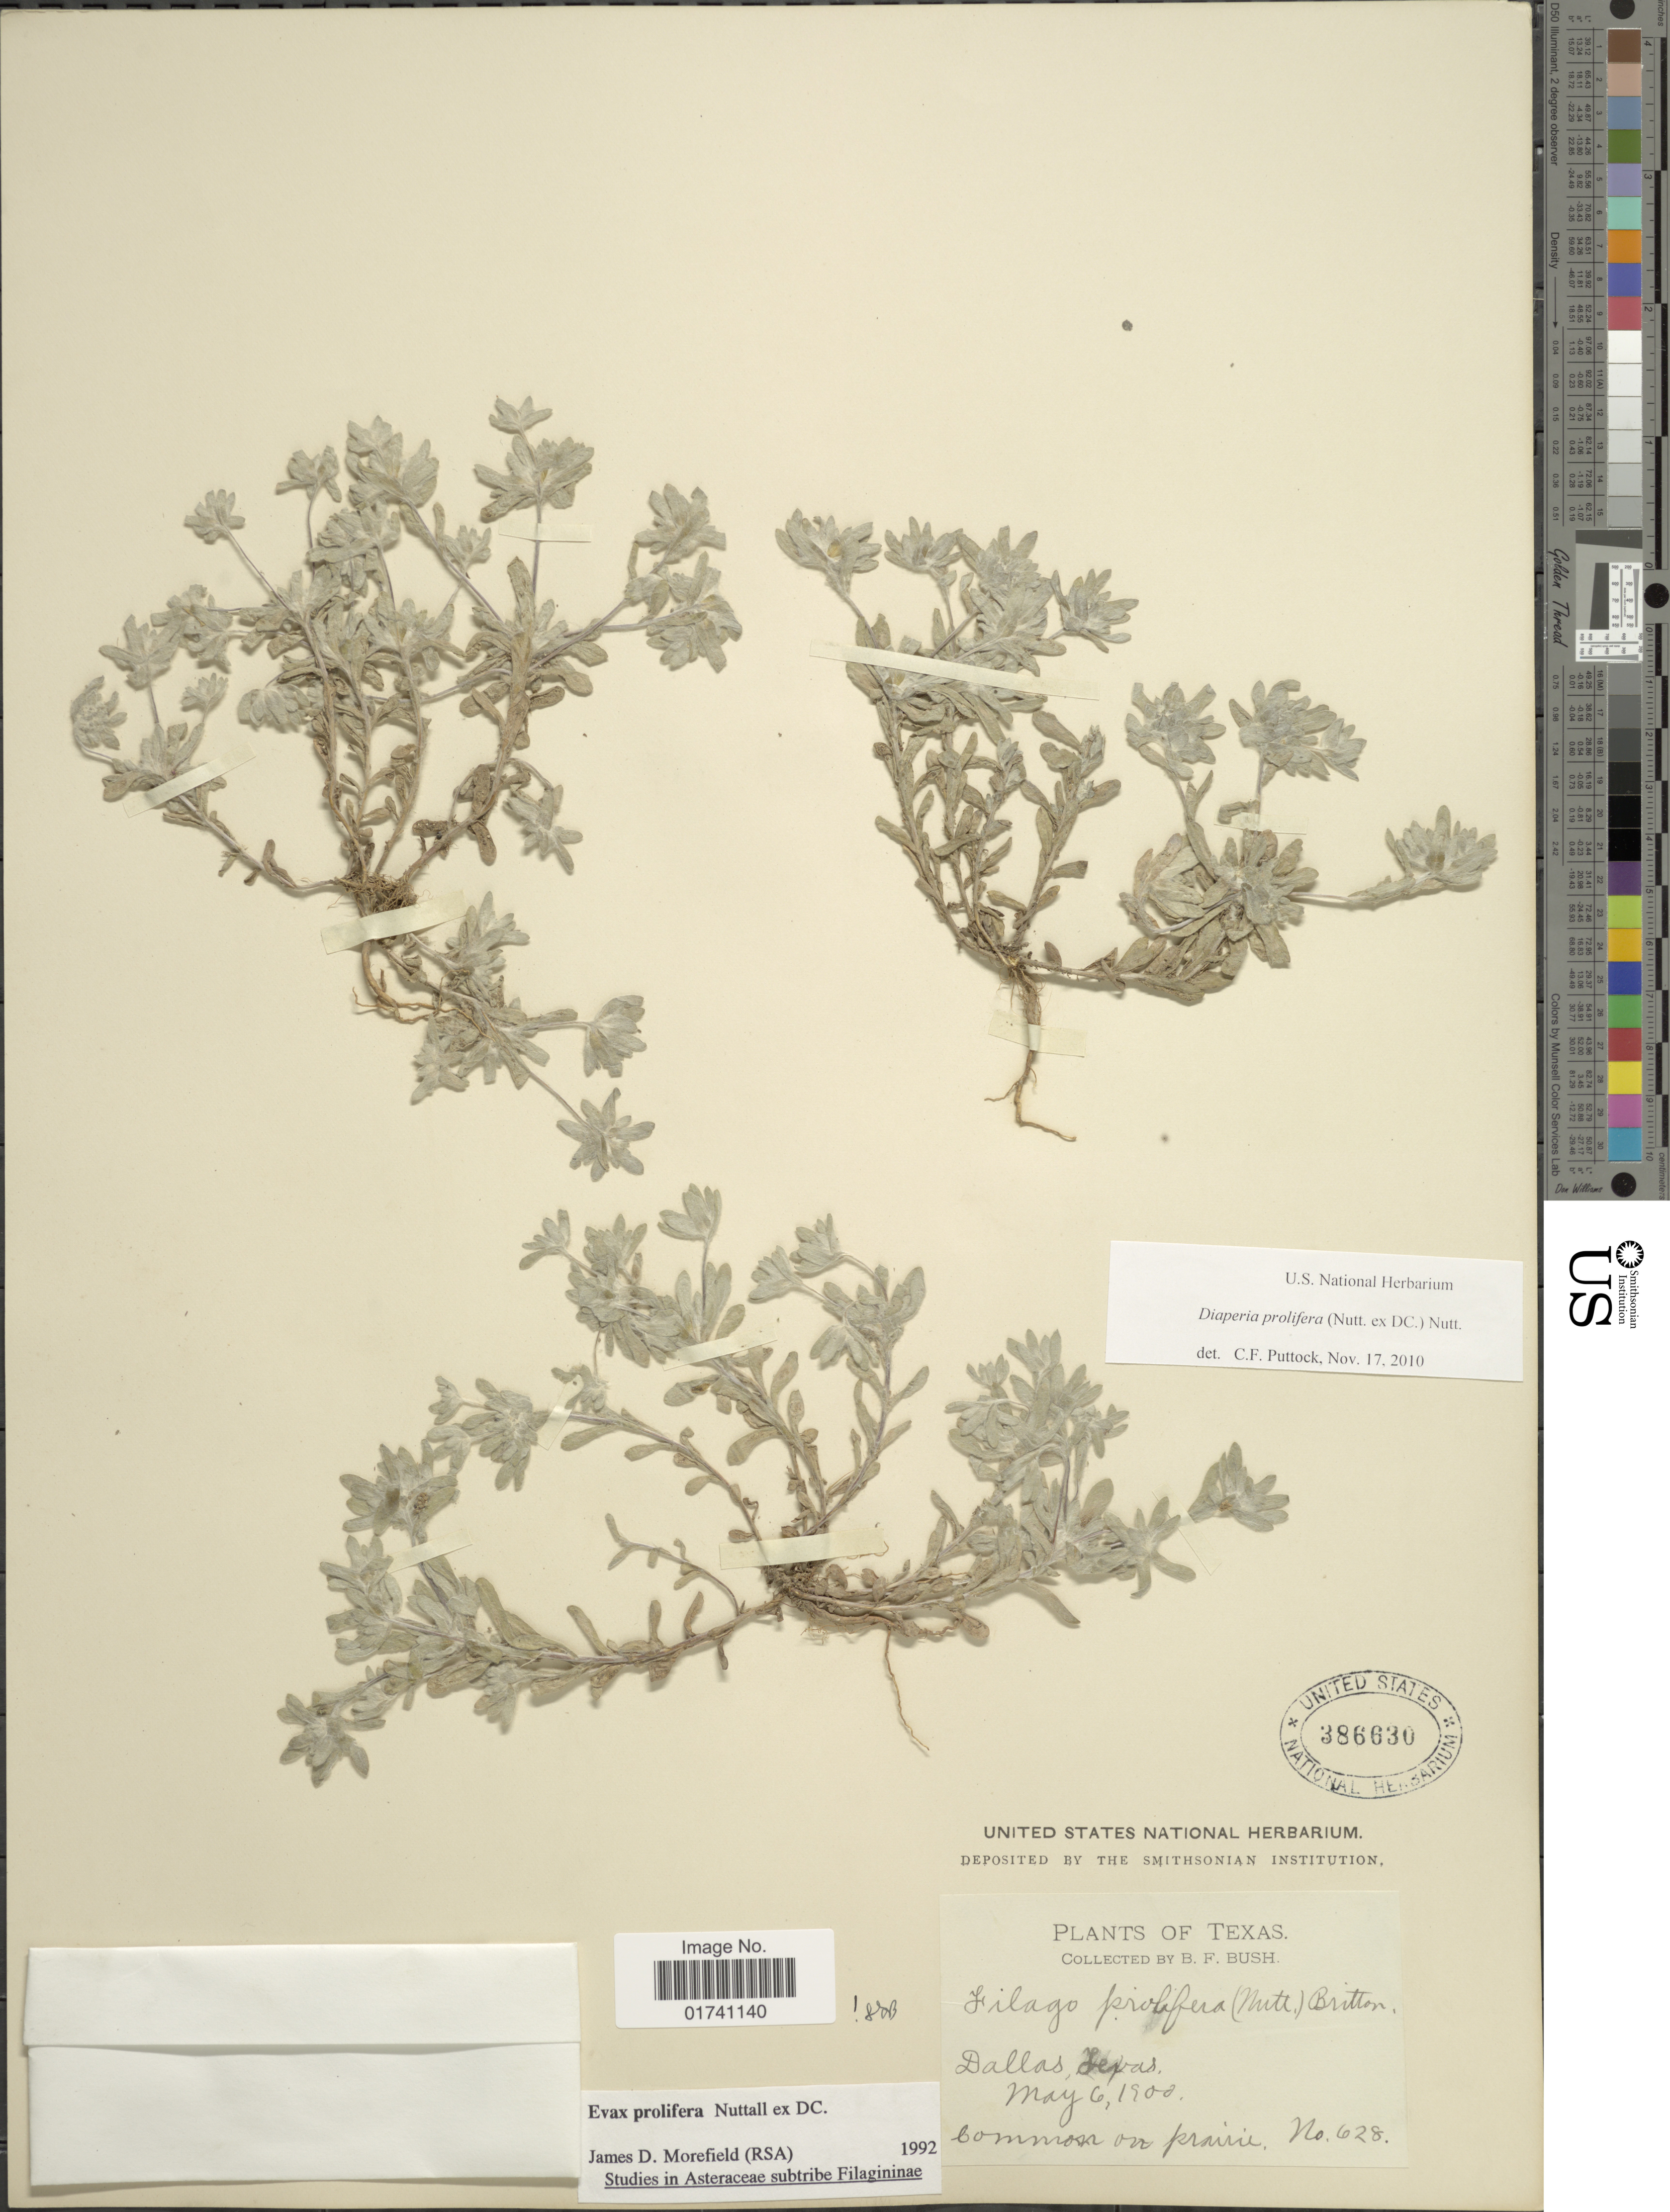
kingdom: Plantae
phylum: Tracheophyta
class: Magnoliopsida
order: Asterales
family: Asteraceae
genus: Diaperia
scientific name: Diaperia prolifera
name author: (Nutt. ex DC.) Morefield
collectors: B. F. Bush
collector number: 628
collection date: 1900-05-06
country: United States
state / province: Texas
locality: Dallas, Texas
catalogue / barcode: US 386630